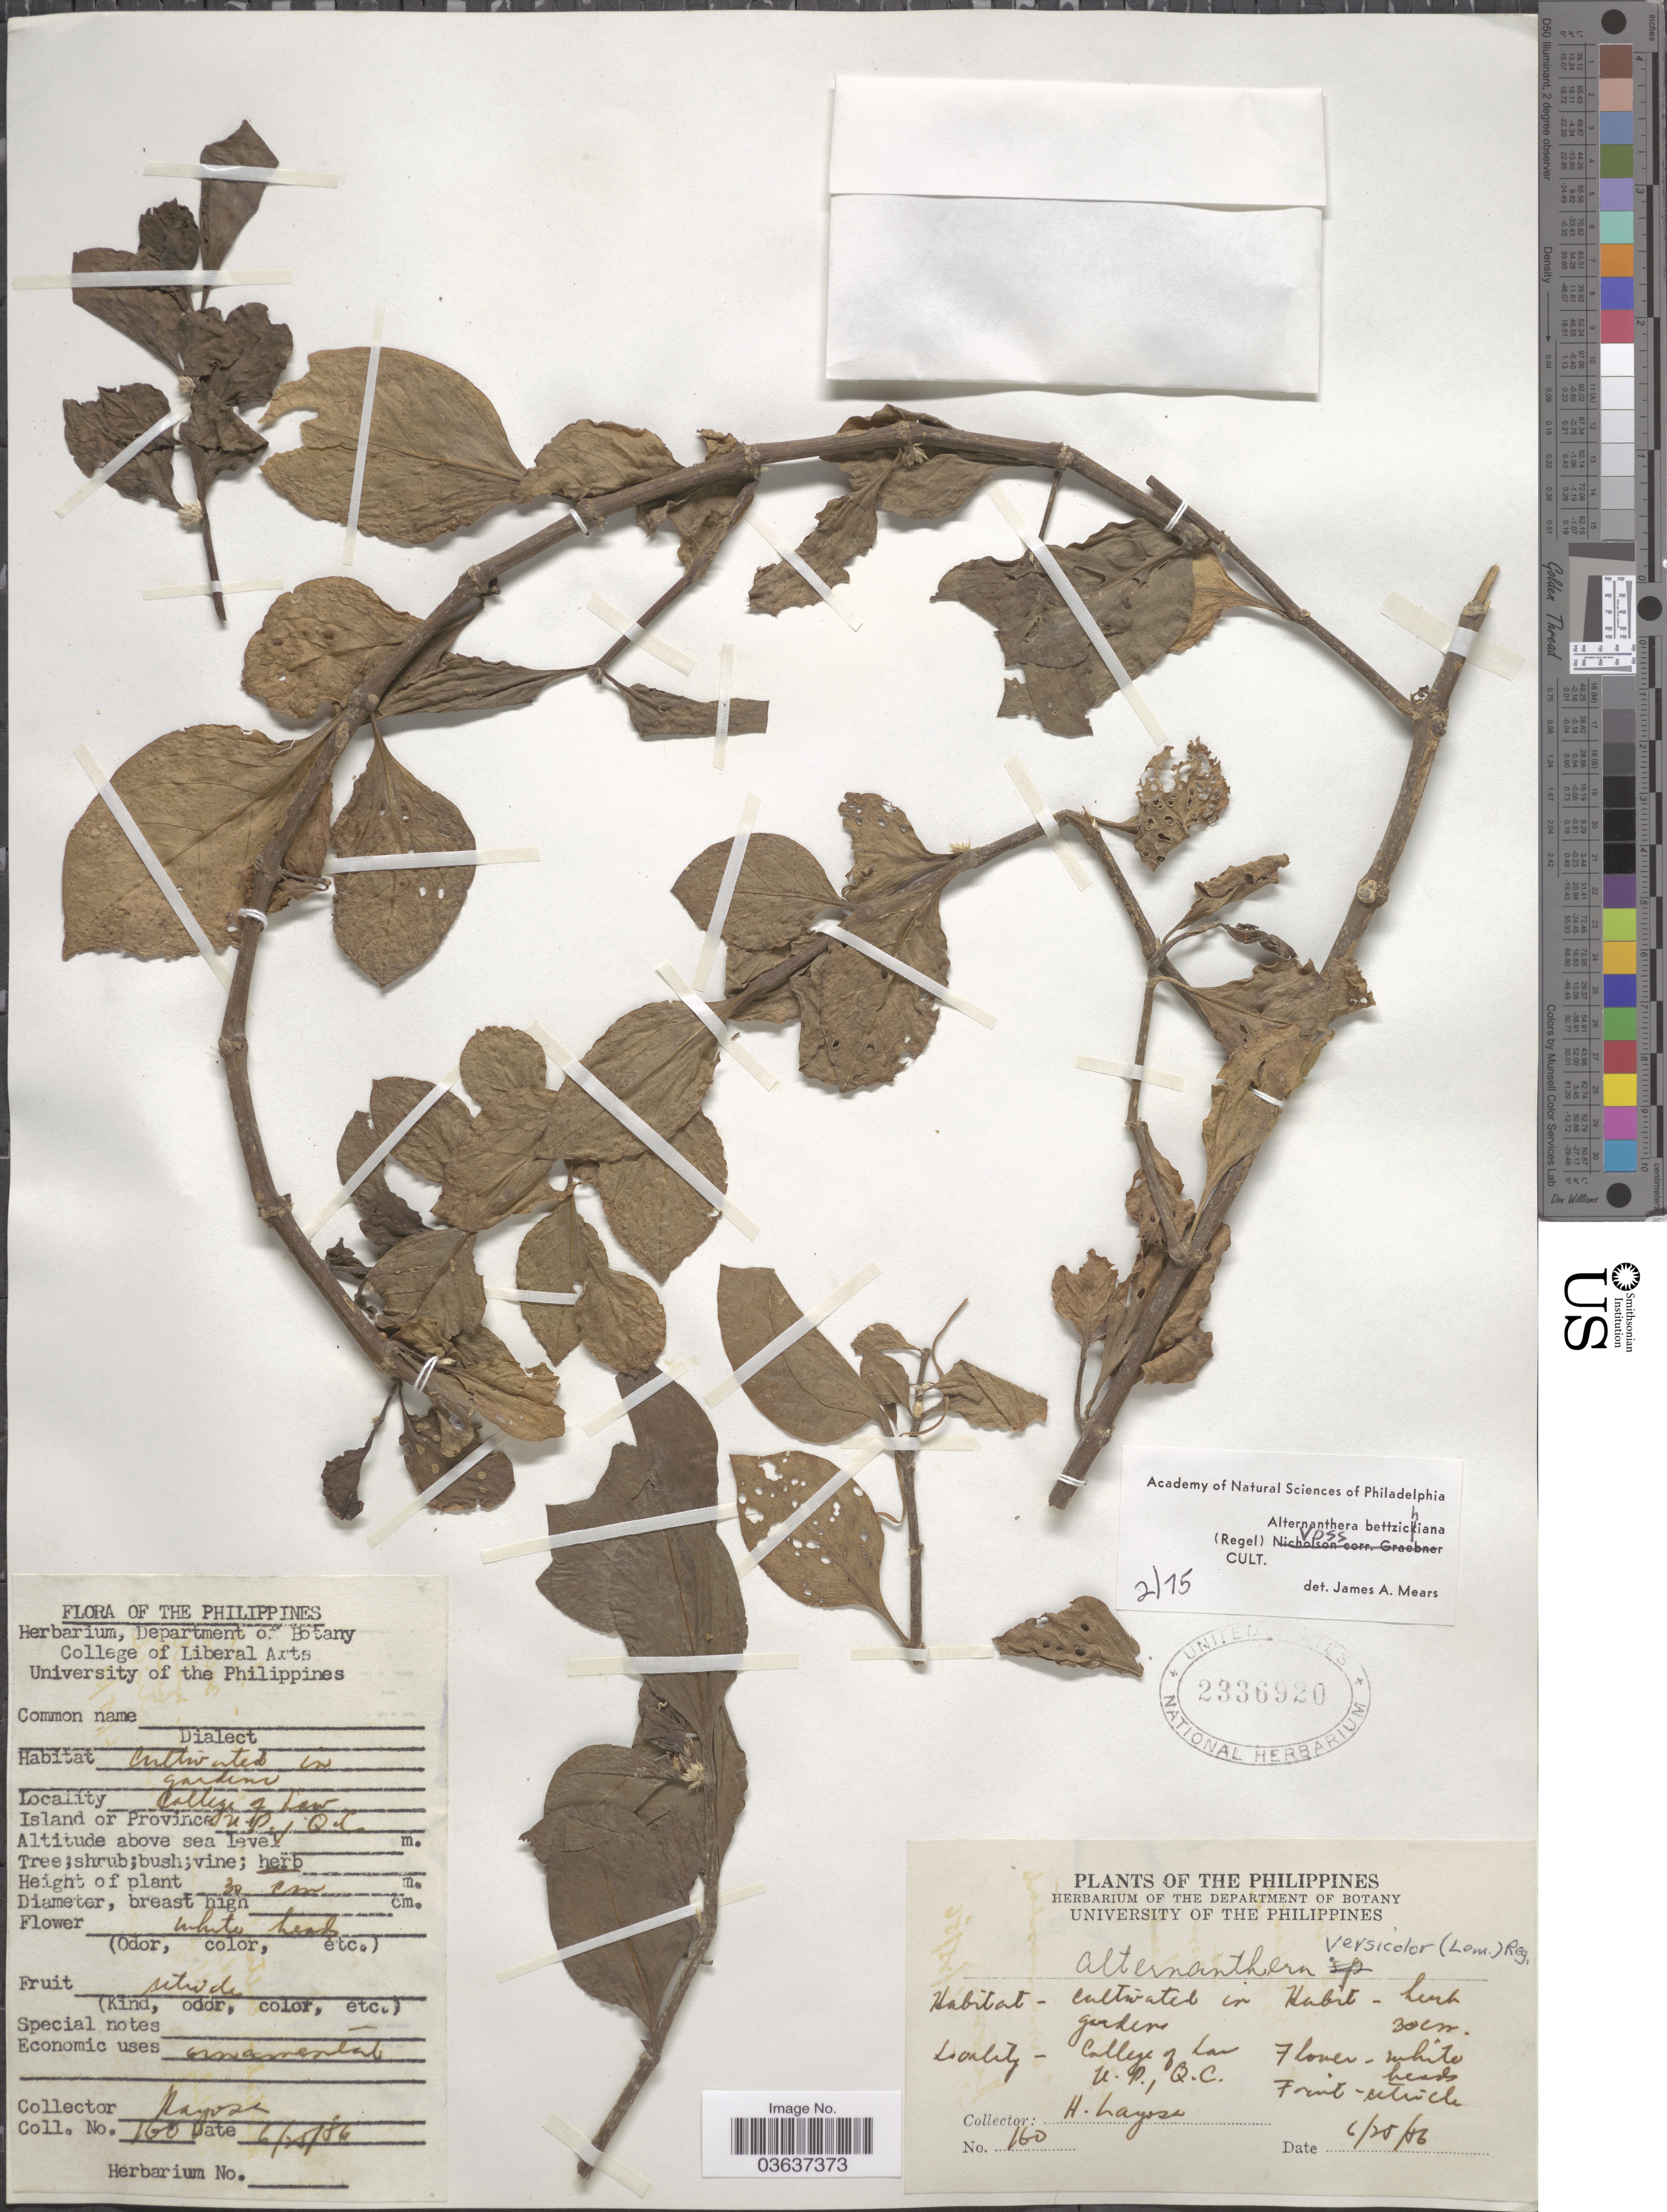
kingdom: Plantae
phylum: Tracheophyta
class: Magnoliopsida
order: Caryophyllales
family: Amaranthaceae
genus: Alternanthera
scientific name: Alternanthera bettzickiana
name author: (Regel) G. Nicholson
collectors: H. Layosa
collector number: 160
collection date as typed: Transcribed d/m/y: 25/6/86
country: Philippines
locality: College of Law U. P., Q. C.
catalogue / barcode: US 2336920